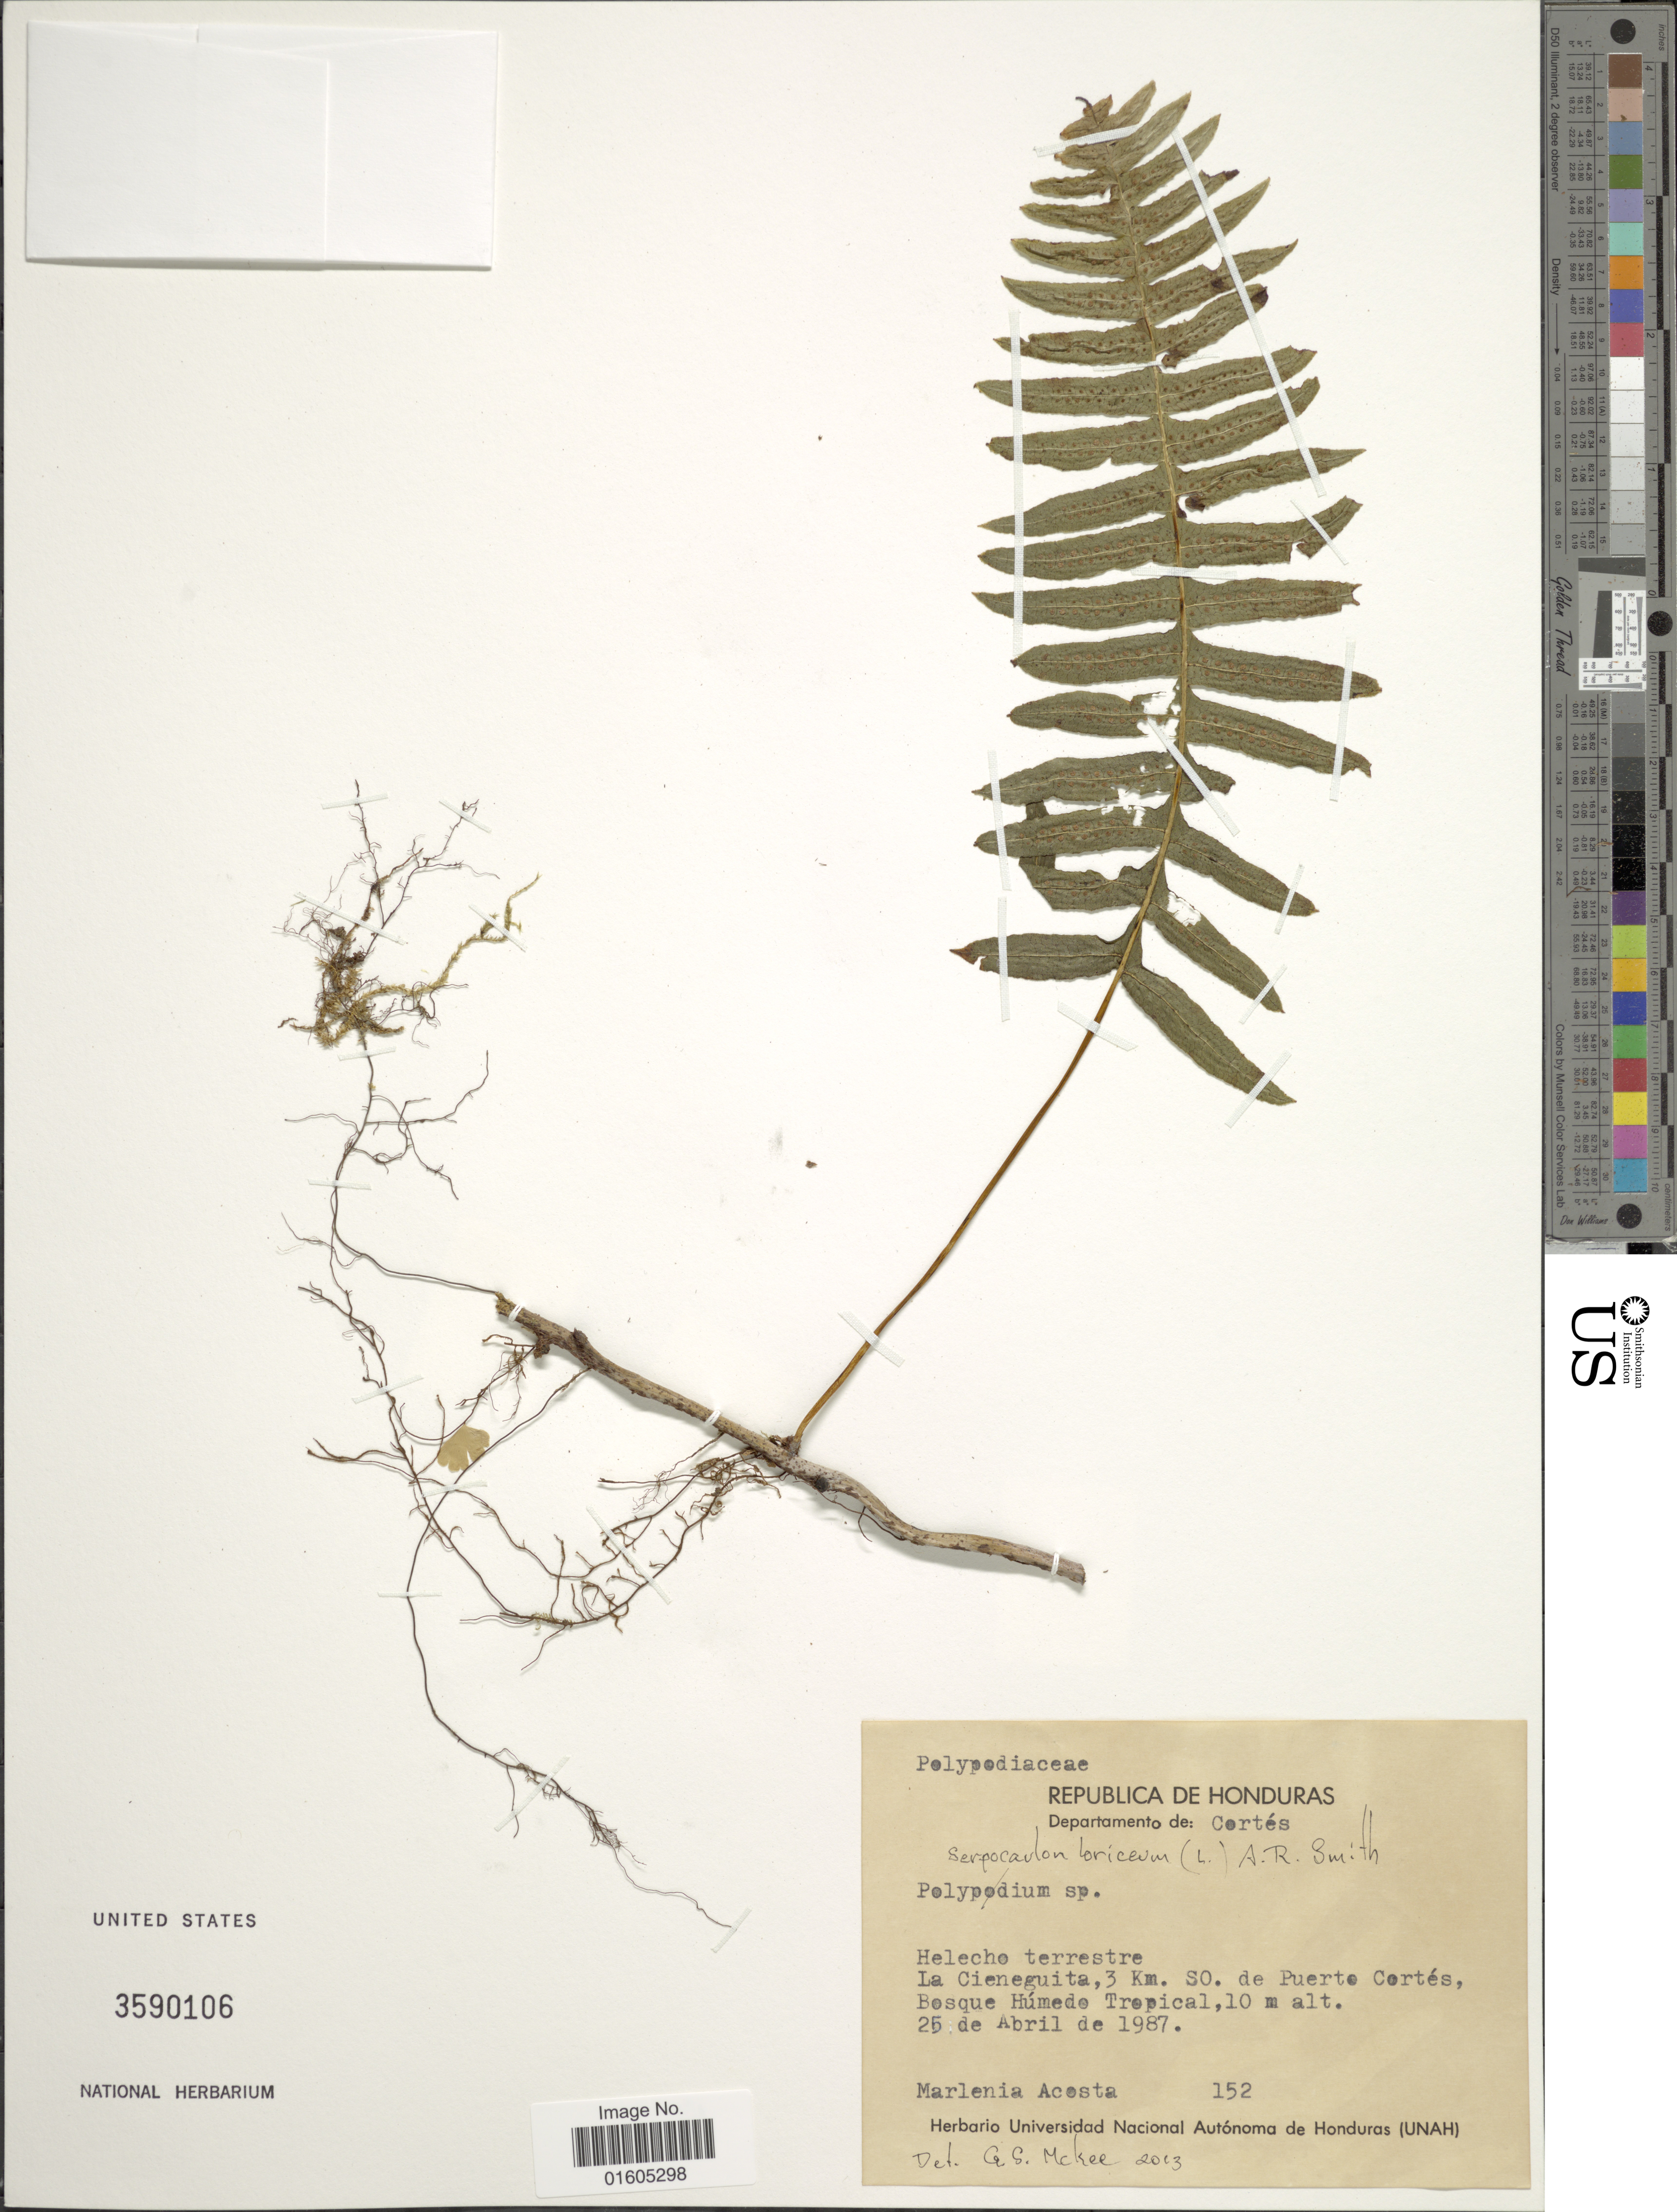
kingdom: Plantae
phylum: Tracheophyta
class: Polypodiopsida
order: Polypodiales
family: Polypodiaceae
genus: Serpocaulon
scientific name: Serpocaulon loriceum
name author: (L.) A.R. Sm.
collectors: M. Acosta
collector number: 152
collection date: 1987-04-25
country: Honduras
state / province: Cortés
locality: Republica de Honduras, Departamento de: Cortés, la Cieneguita, 3 km SO. de Puerto Cortés, Bosque Húmedo Tropical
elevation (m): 10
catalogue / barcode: US 3590106